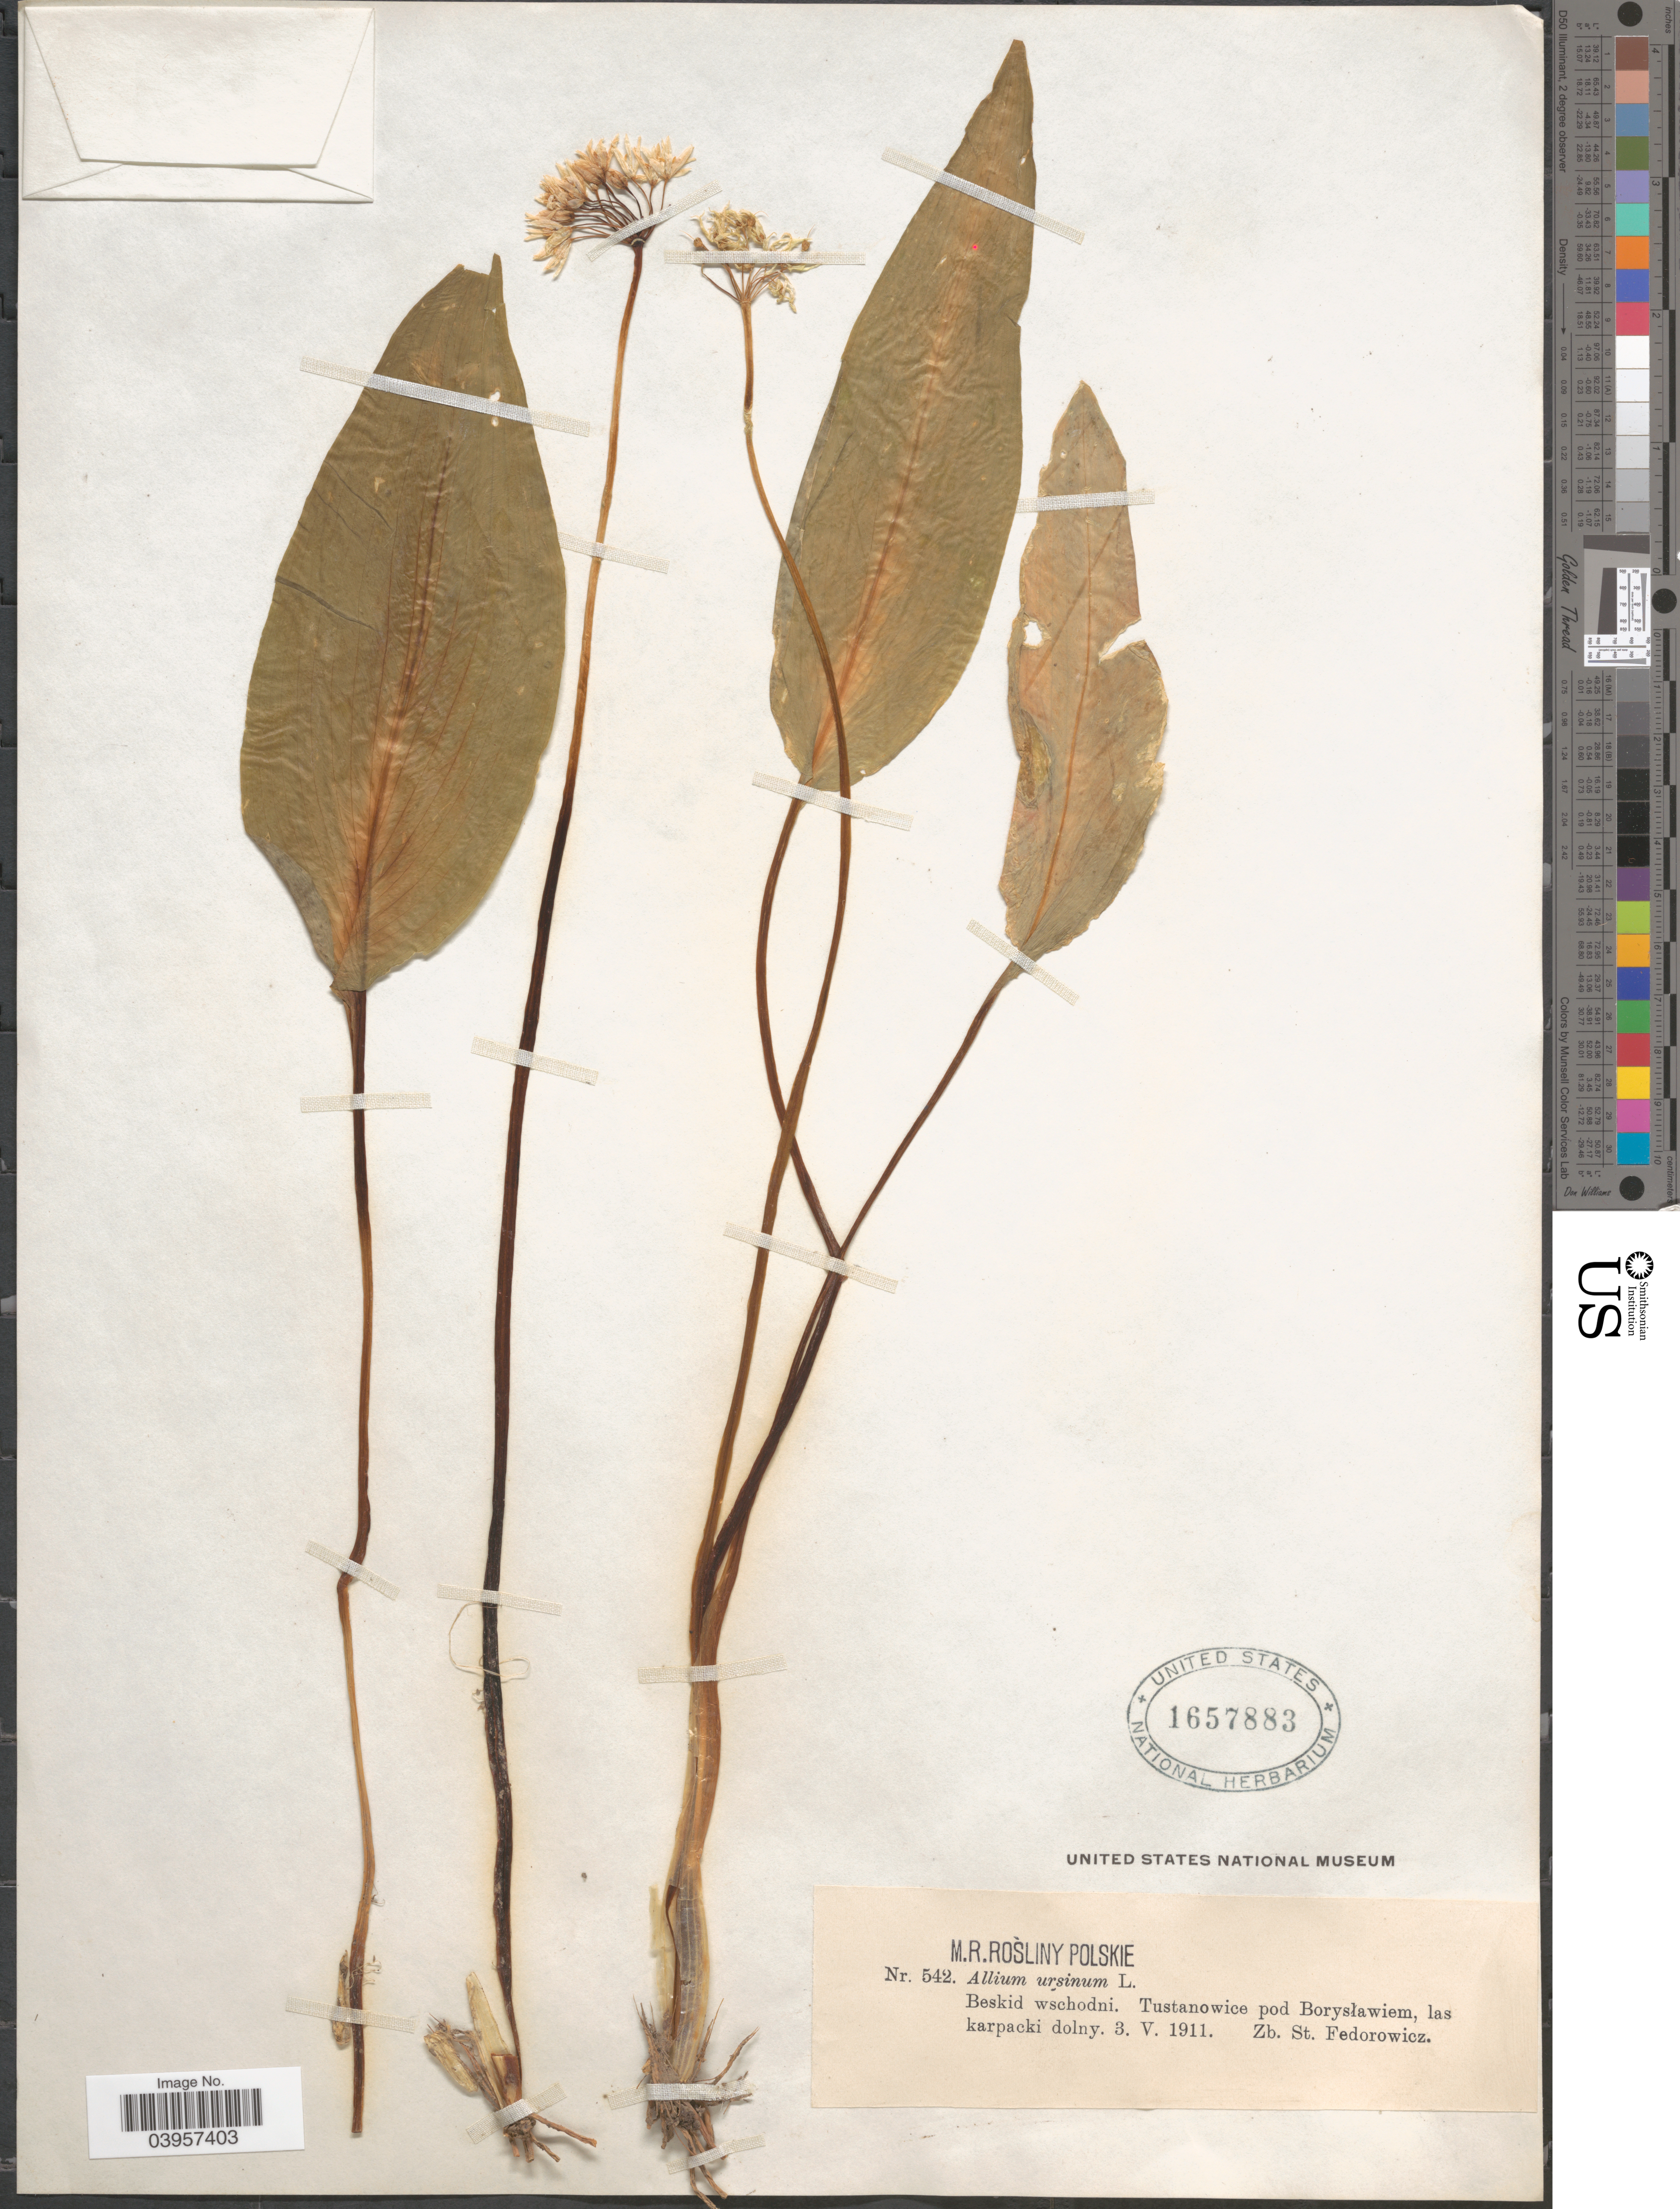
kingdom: Plantae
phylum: Tracheophyta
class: Liliopsida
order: Asparagales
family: Amaryllidaceae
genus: Allium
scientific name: Allium ursinum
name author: L.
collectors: Z. Fedorowicz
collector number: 542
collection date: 1911-05-03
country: Ukraine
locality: Beskid wschodni. Tustanowice pod Boryslawiem, las karpacki dolny.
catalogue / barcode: US 1657883